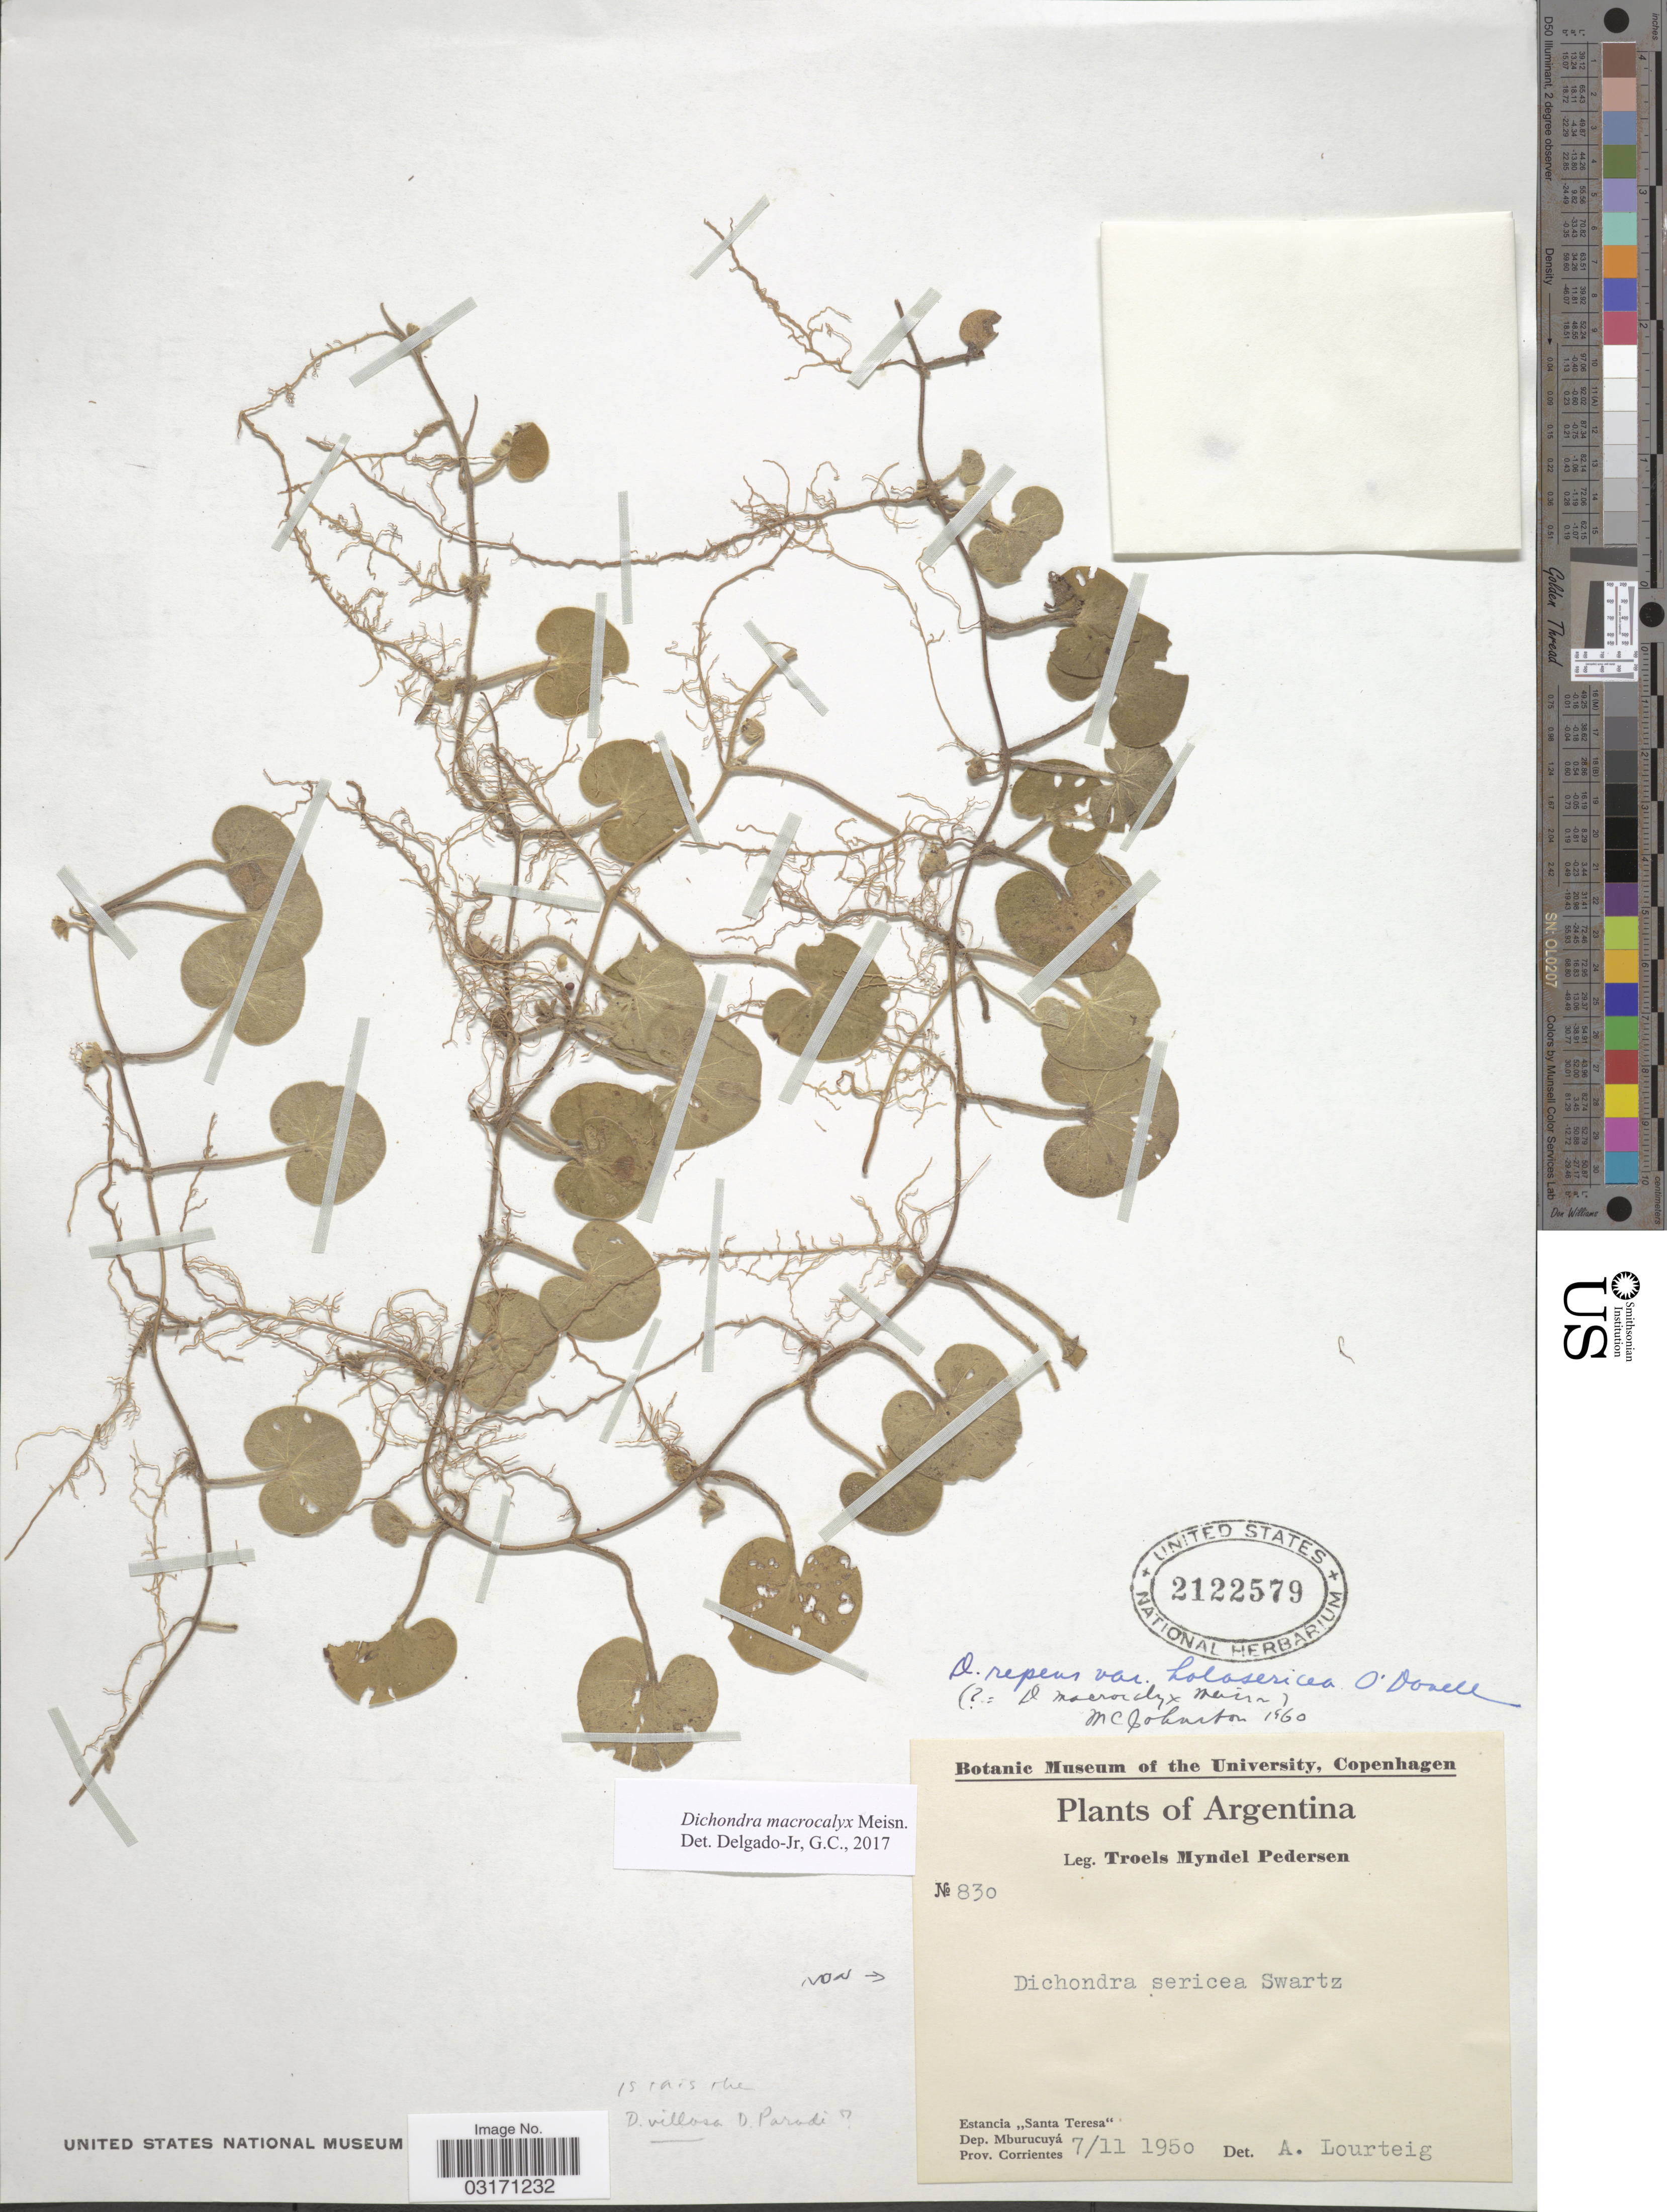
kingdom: Plantae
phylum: Tracheophyta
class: Magnoliopsida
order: Solanales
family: Convolvulaceae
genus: Dichondra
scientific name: Dichondra macrocalyx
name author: Meisn.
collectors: T. Pederson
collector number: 830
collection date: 1950-11-07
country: Argentina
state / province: Corrientes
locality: Estancia "Santa Teresa". Dep. Mburucuyá.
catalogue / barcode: US 2122579